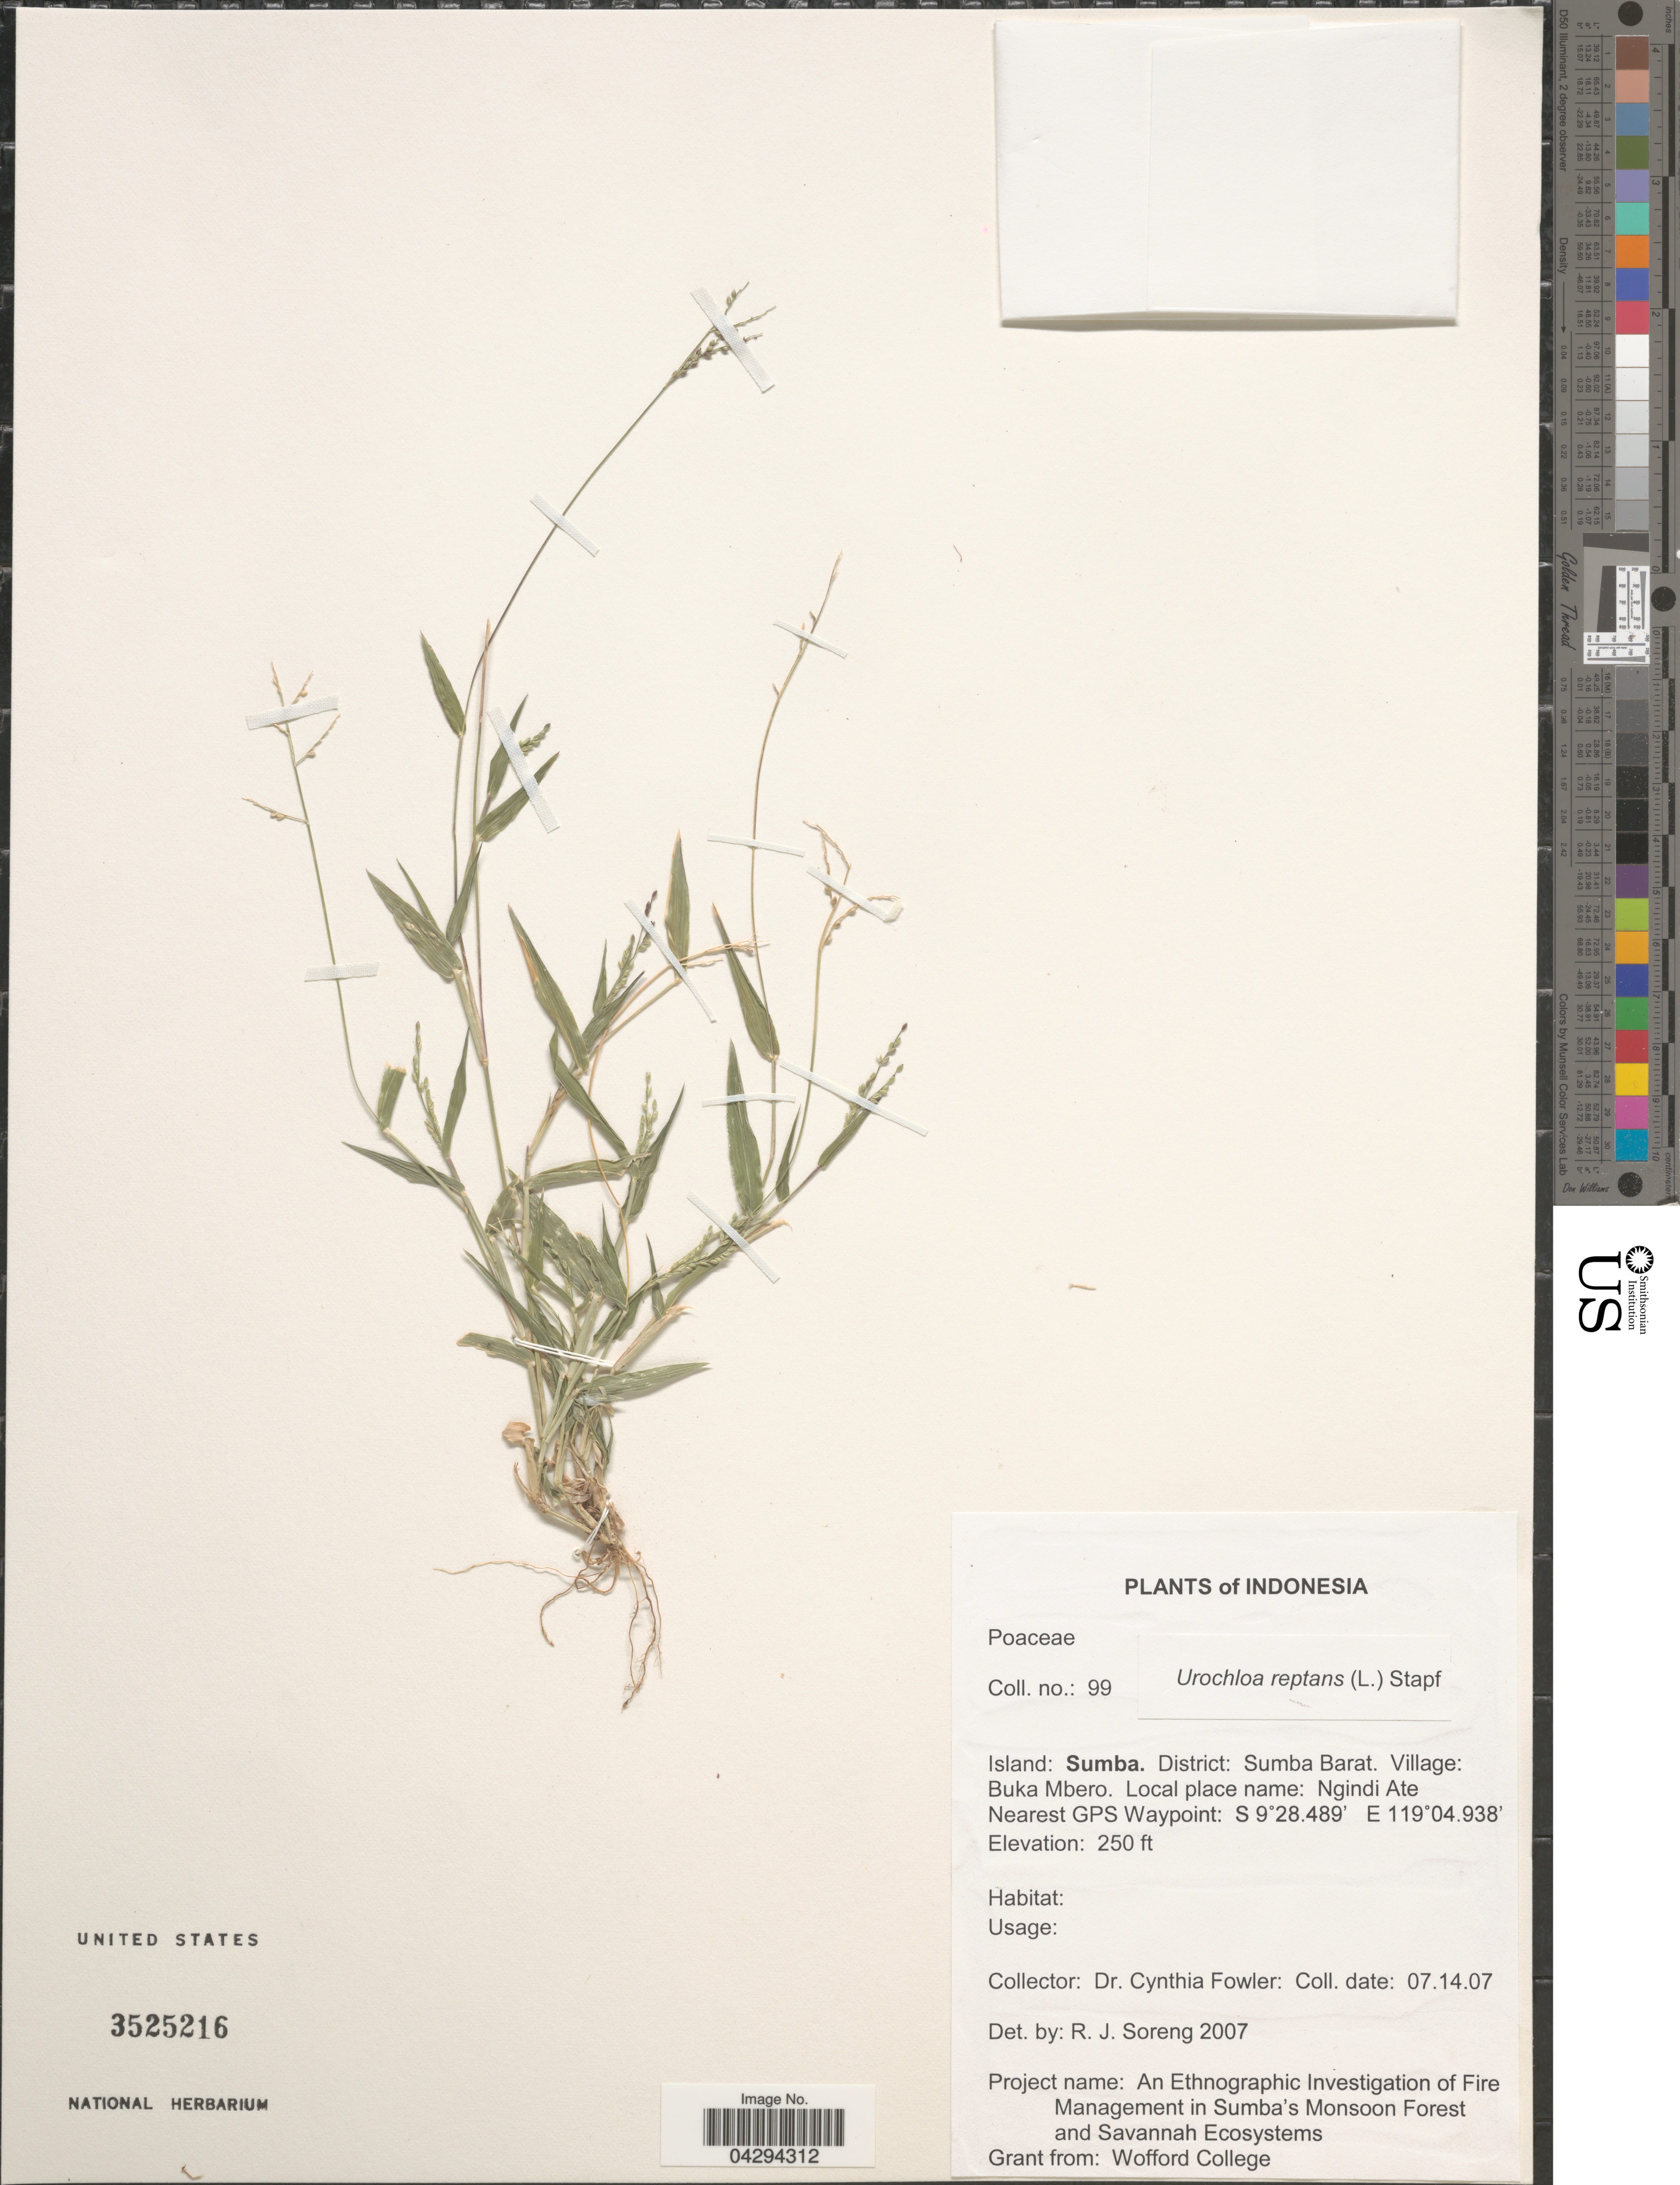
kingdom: Plantae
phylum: Tracheophyta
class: Liliopsida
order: Poales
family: Poaceae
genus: Urochloa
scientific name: Urochloa reptans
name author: (L.) Stapf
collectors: C. Fowler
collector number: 99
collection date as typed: Transcribed d/m/y: 14/7/7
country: Indonesia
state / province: Nusa Tenggara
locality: Island: Sumba. District: Sumba Barat. Village: Buka Mbero. Local place name: Ngindi Ate Nearest GPS Waypoint.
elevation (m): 76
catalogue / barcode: US 3525216